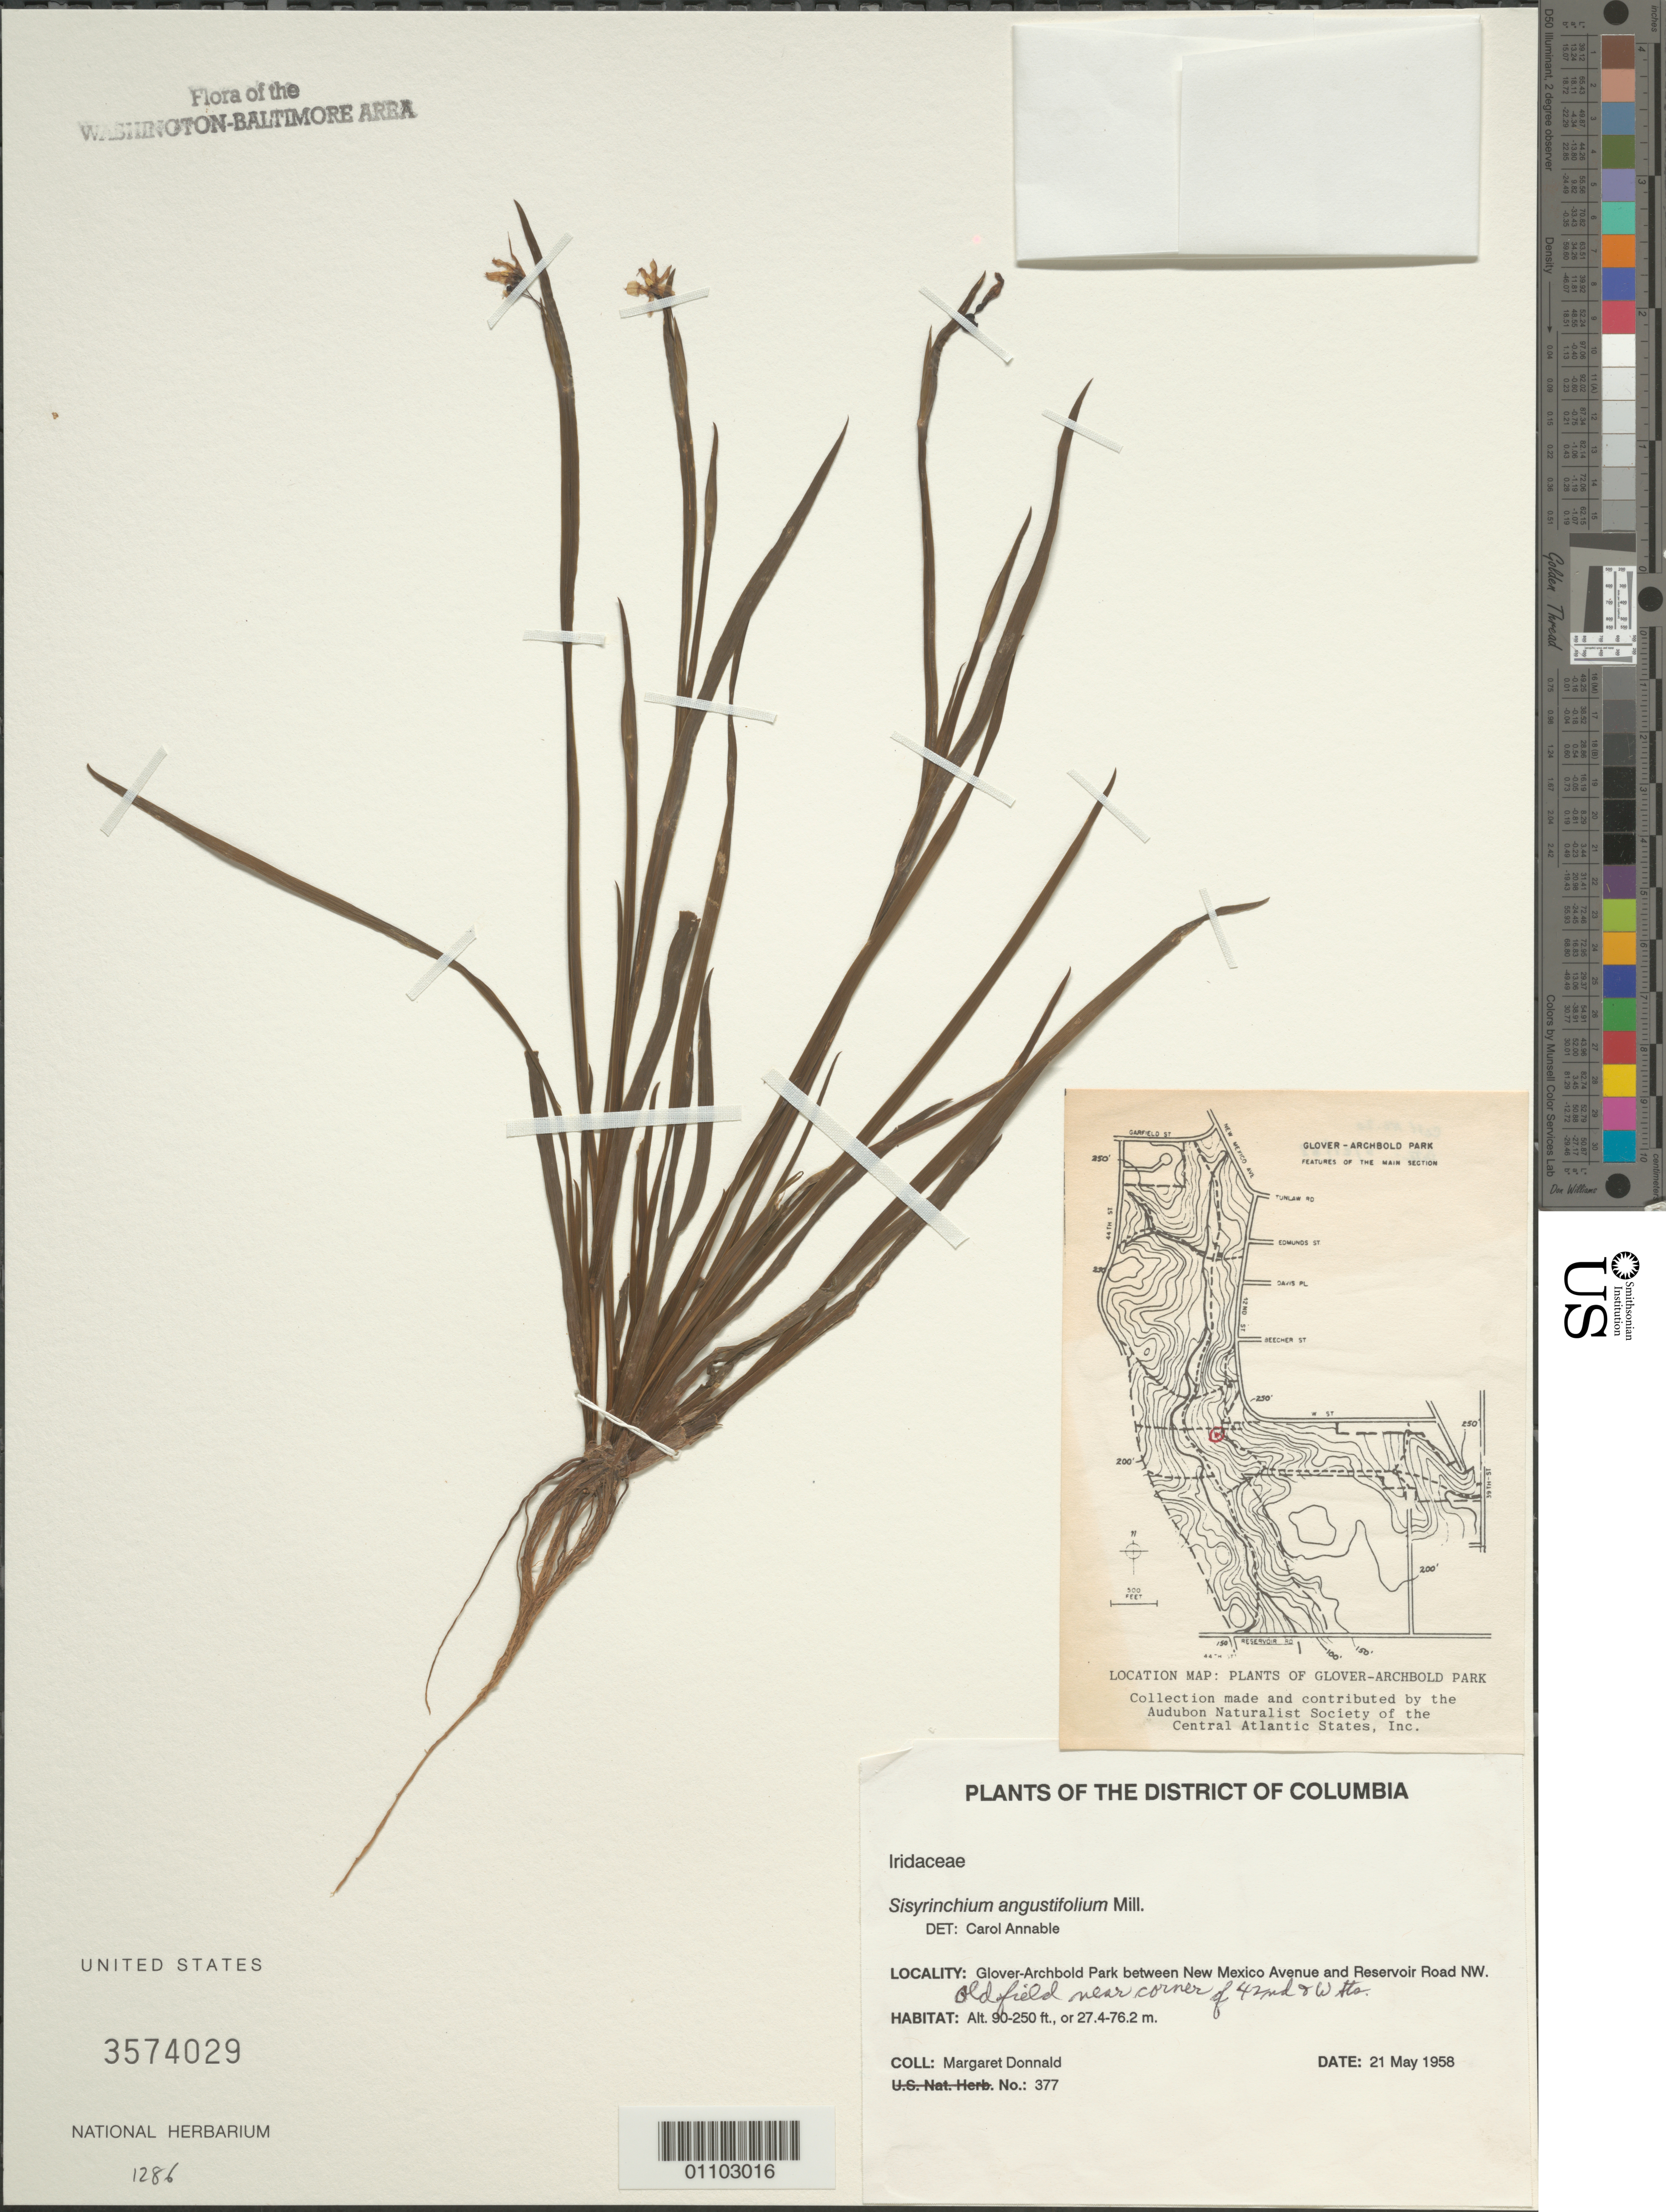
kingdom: Plantae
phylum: Tracheophyta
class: Liliopsida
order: Asparagales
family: Iridaceae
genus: Sisyrinchium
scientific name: Sisyrinchium angustifolium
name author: Mill.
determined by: Annable, C. R.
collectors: M. Donnald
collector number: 377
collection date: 1958-05-21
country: United States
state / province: District of Columbia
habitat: Old field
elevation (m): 27.4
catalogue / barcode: US 3574029